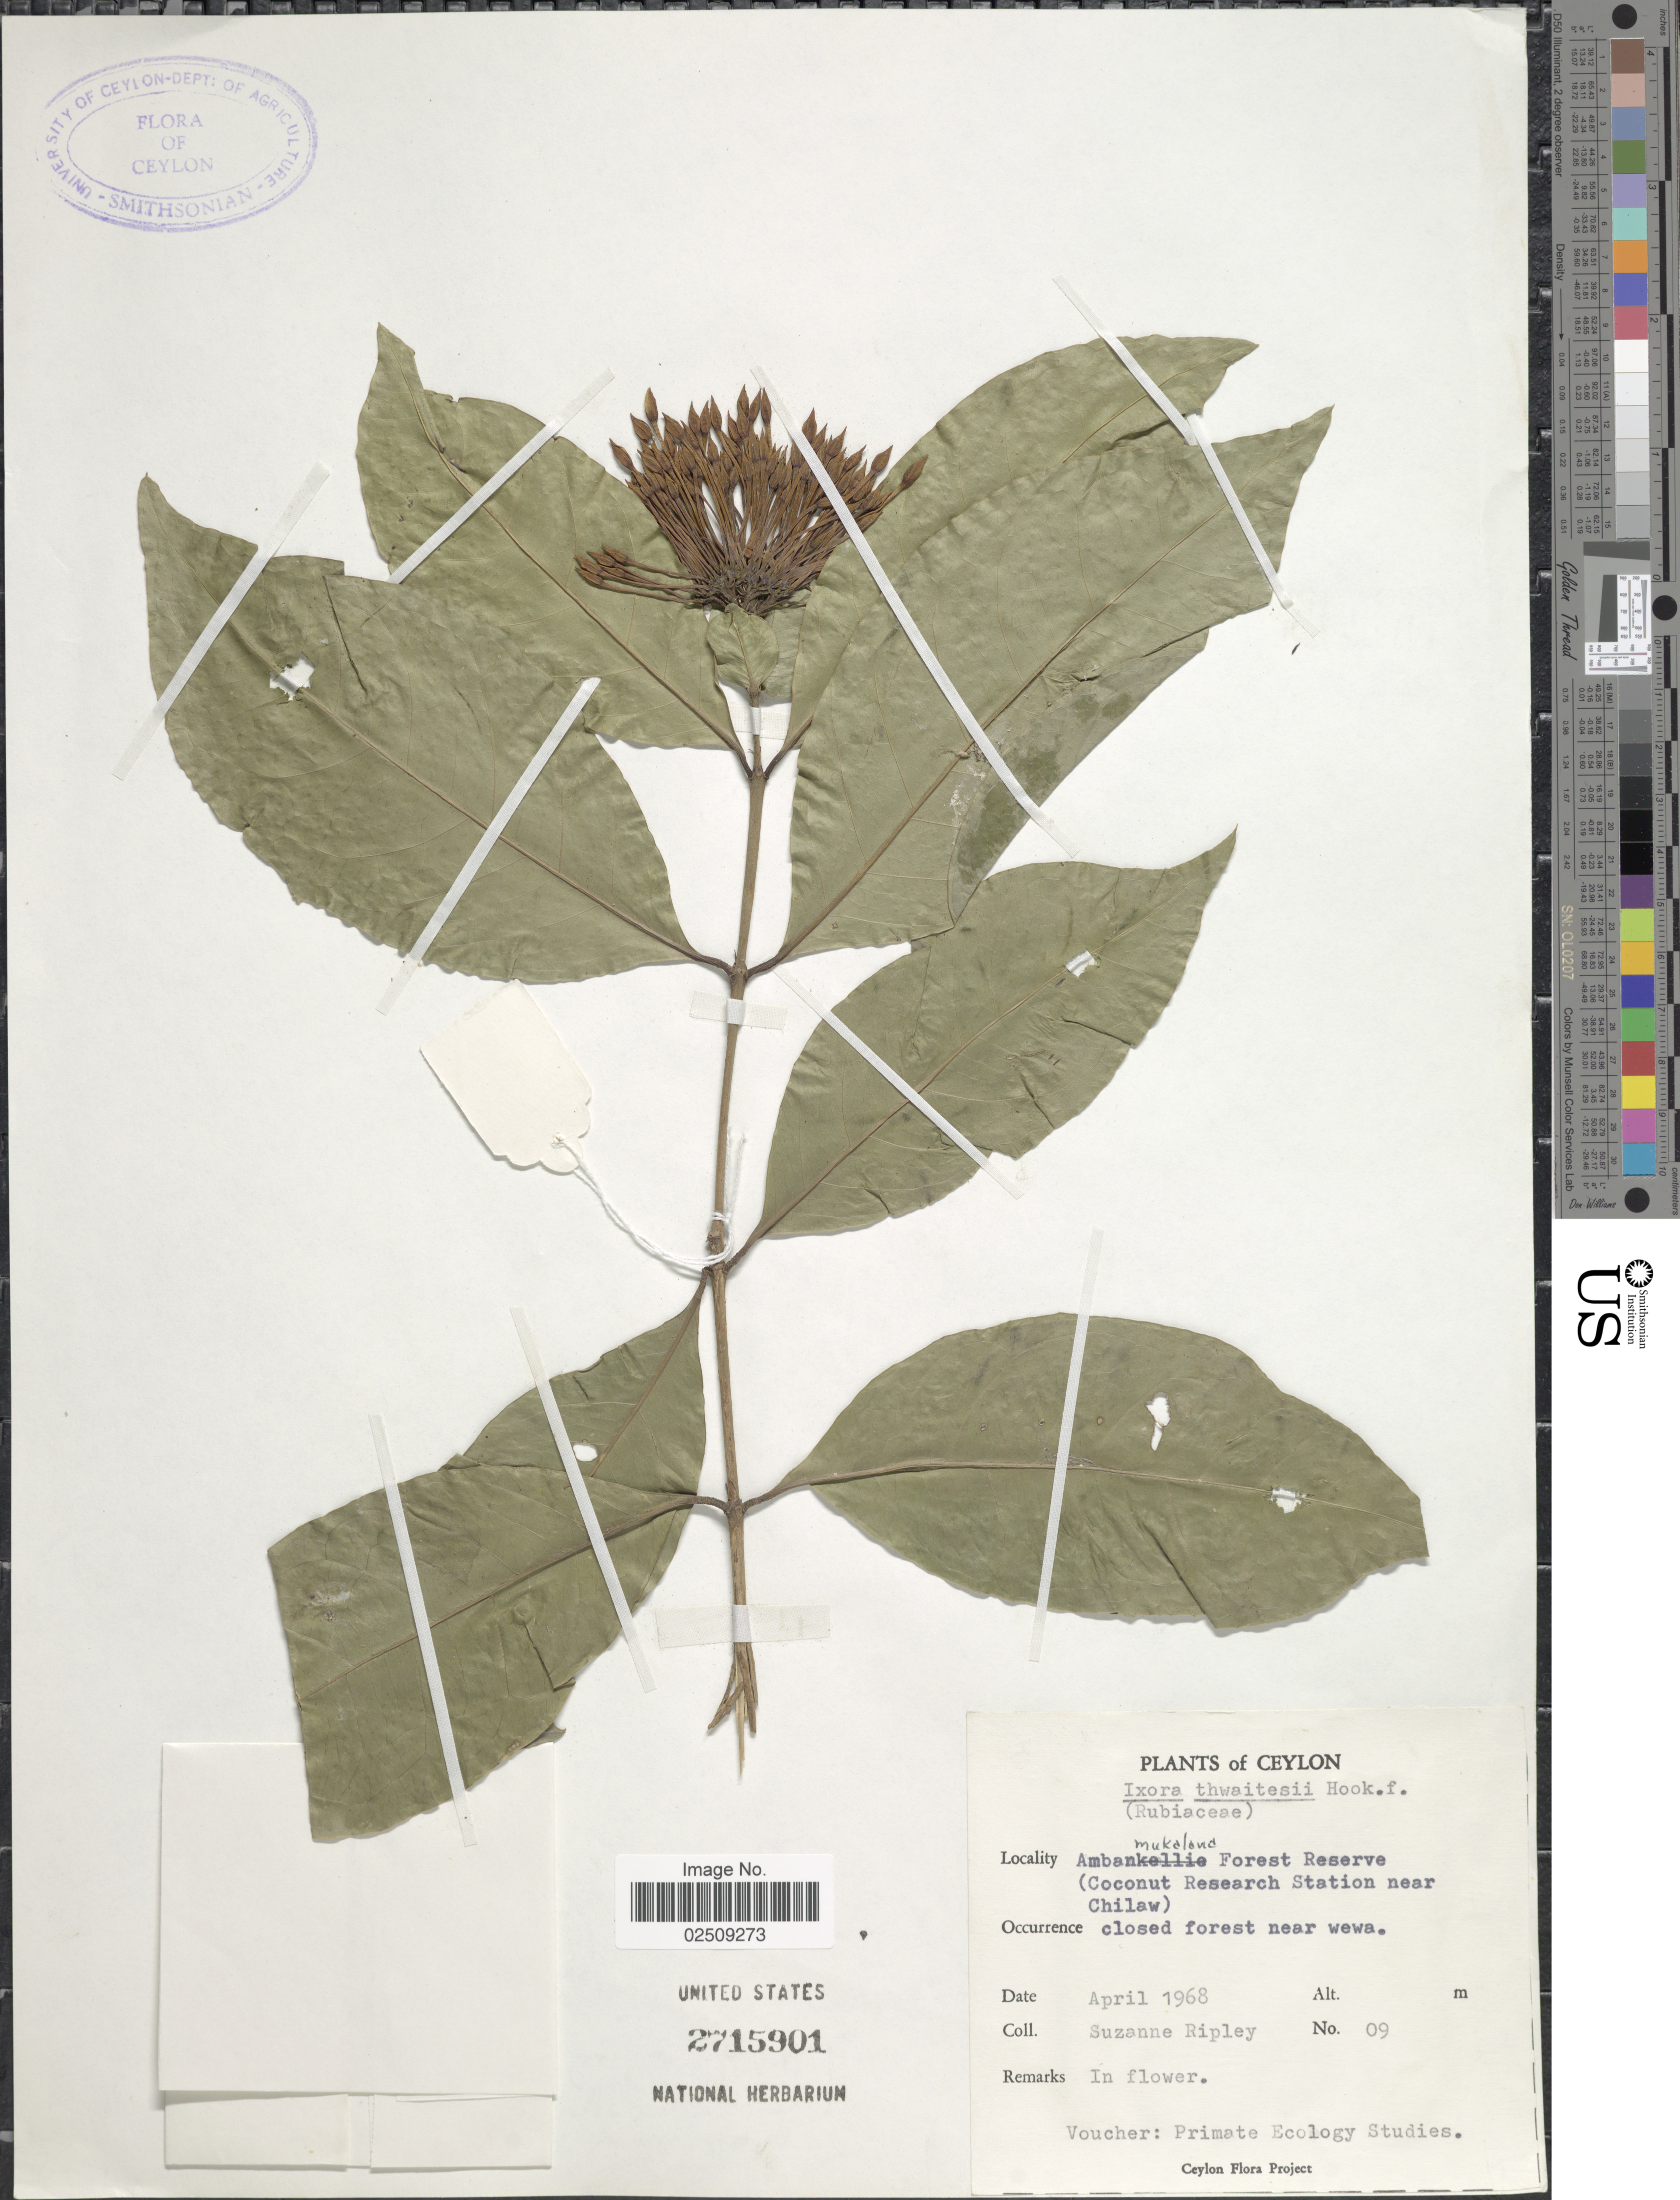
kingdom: Plantae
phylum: Tracheophyta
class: Magnoliopsida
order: Gentianales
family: Rubiaceae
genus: Ixora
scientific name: Ixora thwaitesii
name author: Hook. f.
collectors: S. Ripley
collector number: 09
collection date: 1968-04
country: Sri Lanka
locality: Ceylon. Ambamukaland Forest Reserve (Coconut Research Station near Chilaw). Closed forest near wewa.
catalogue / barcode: US 2715901